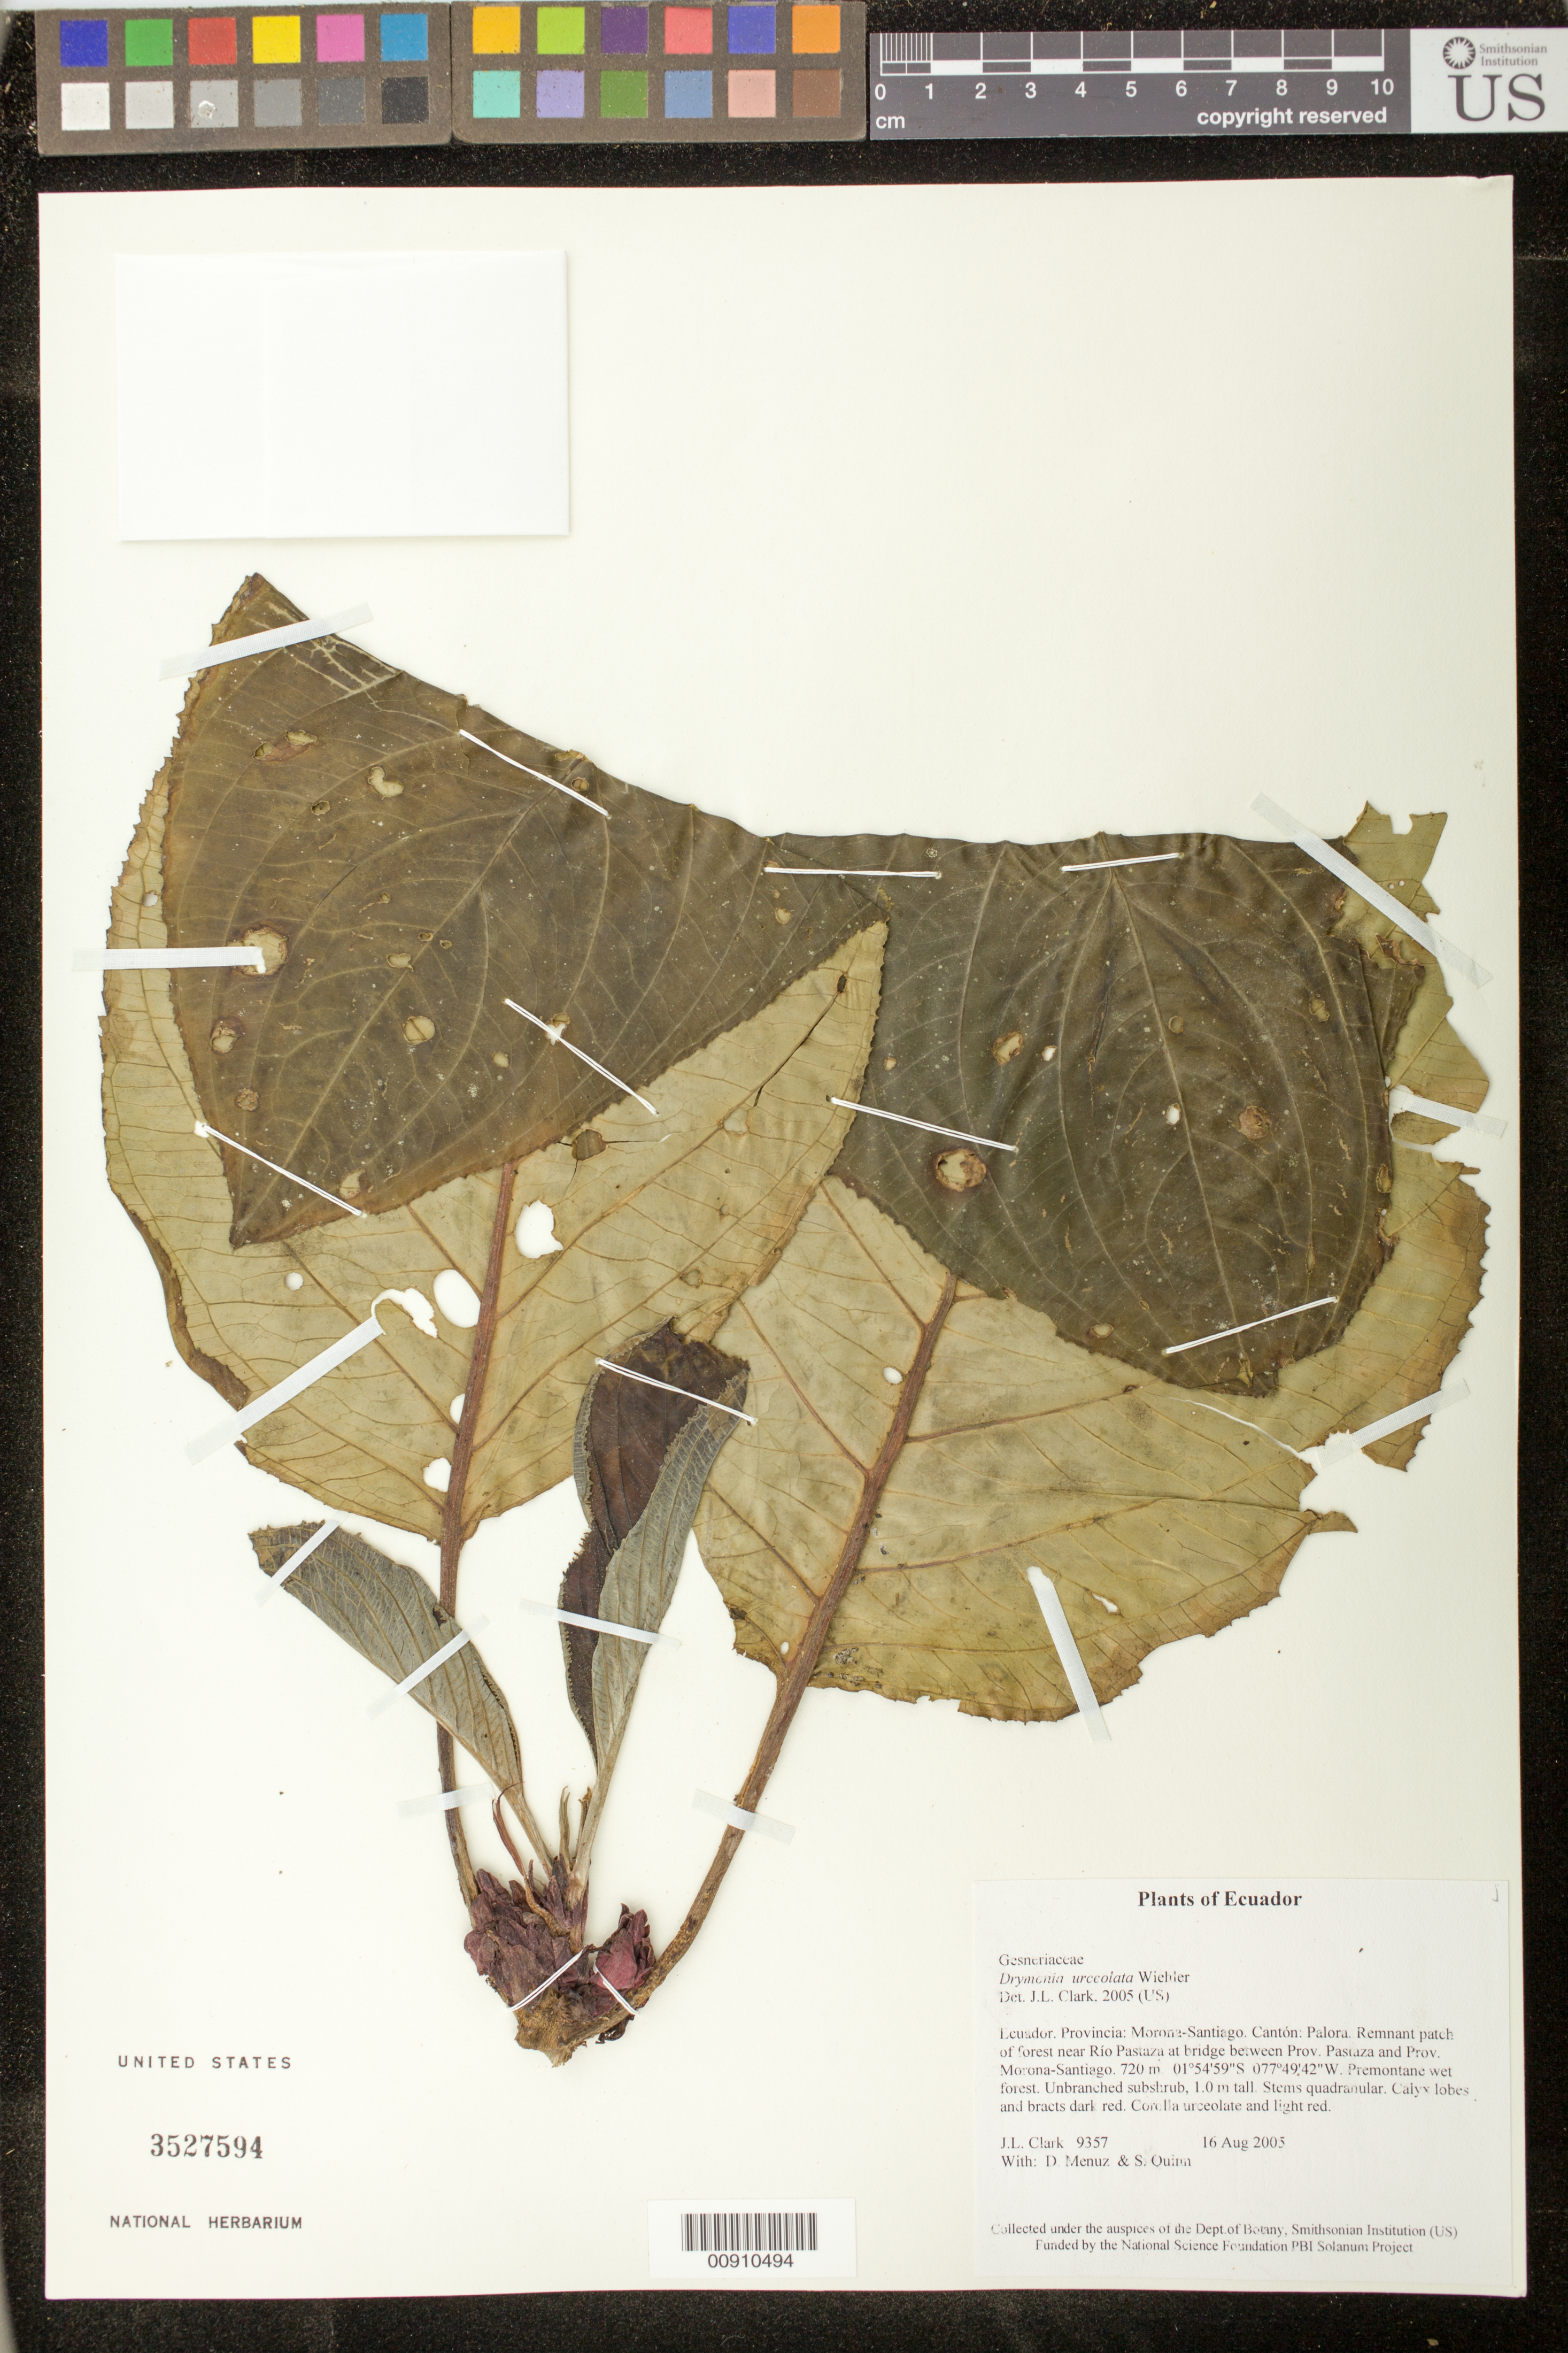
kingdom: Plantae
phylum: Tracheophyta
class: Magnoliopsida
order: Lamiales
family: Gesneriaceae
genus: Drymonia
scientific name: Drymonia urceolata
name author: Wiehler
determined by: Clark, J. L., (SEL), The Marie Selby Botanical Garden (UNITED STATES)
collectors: J. L. Clark, D. Menuz & S. Quinn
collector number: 9357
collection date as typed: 16 Aug 2005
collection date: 2005-08-16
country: Ecuador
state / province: Morona-Santiago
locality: Palora. Remnant patch of forest near Río Pastaza at bridge between Prov. Pastaza and Prov. Morona-Santiago.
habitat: Premontane wet forest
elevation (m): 720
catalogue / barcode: US 3527594